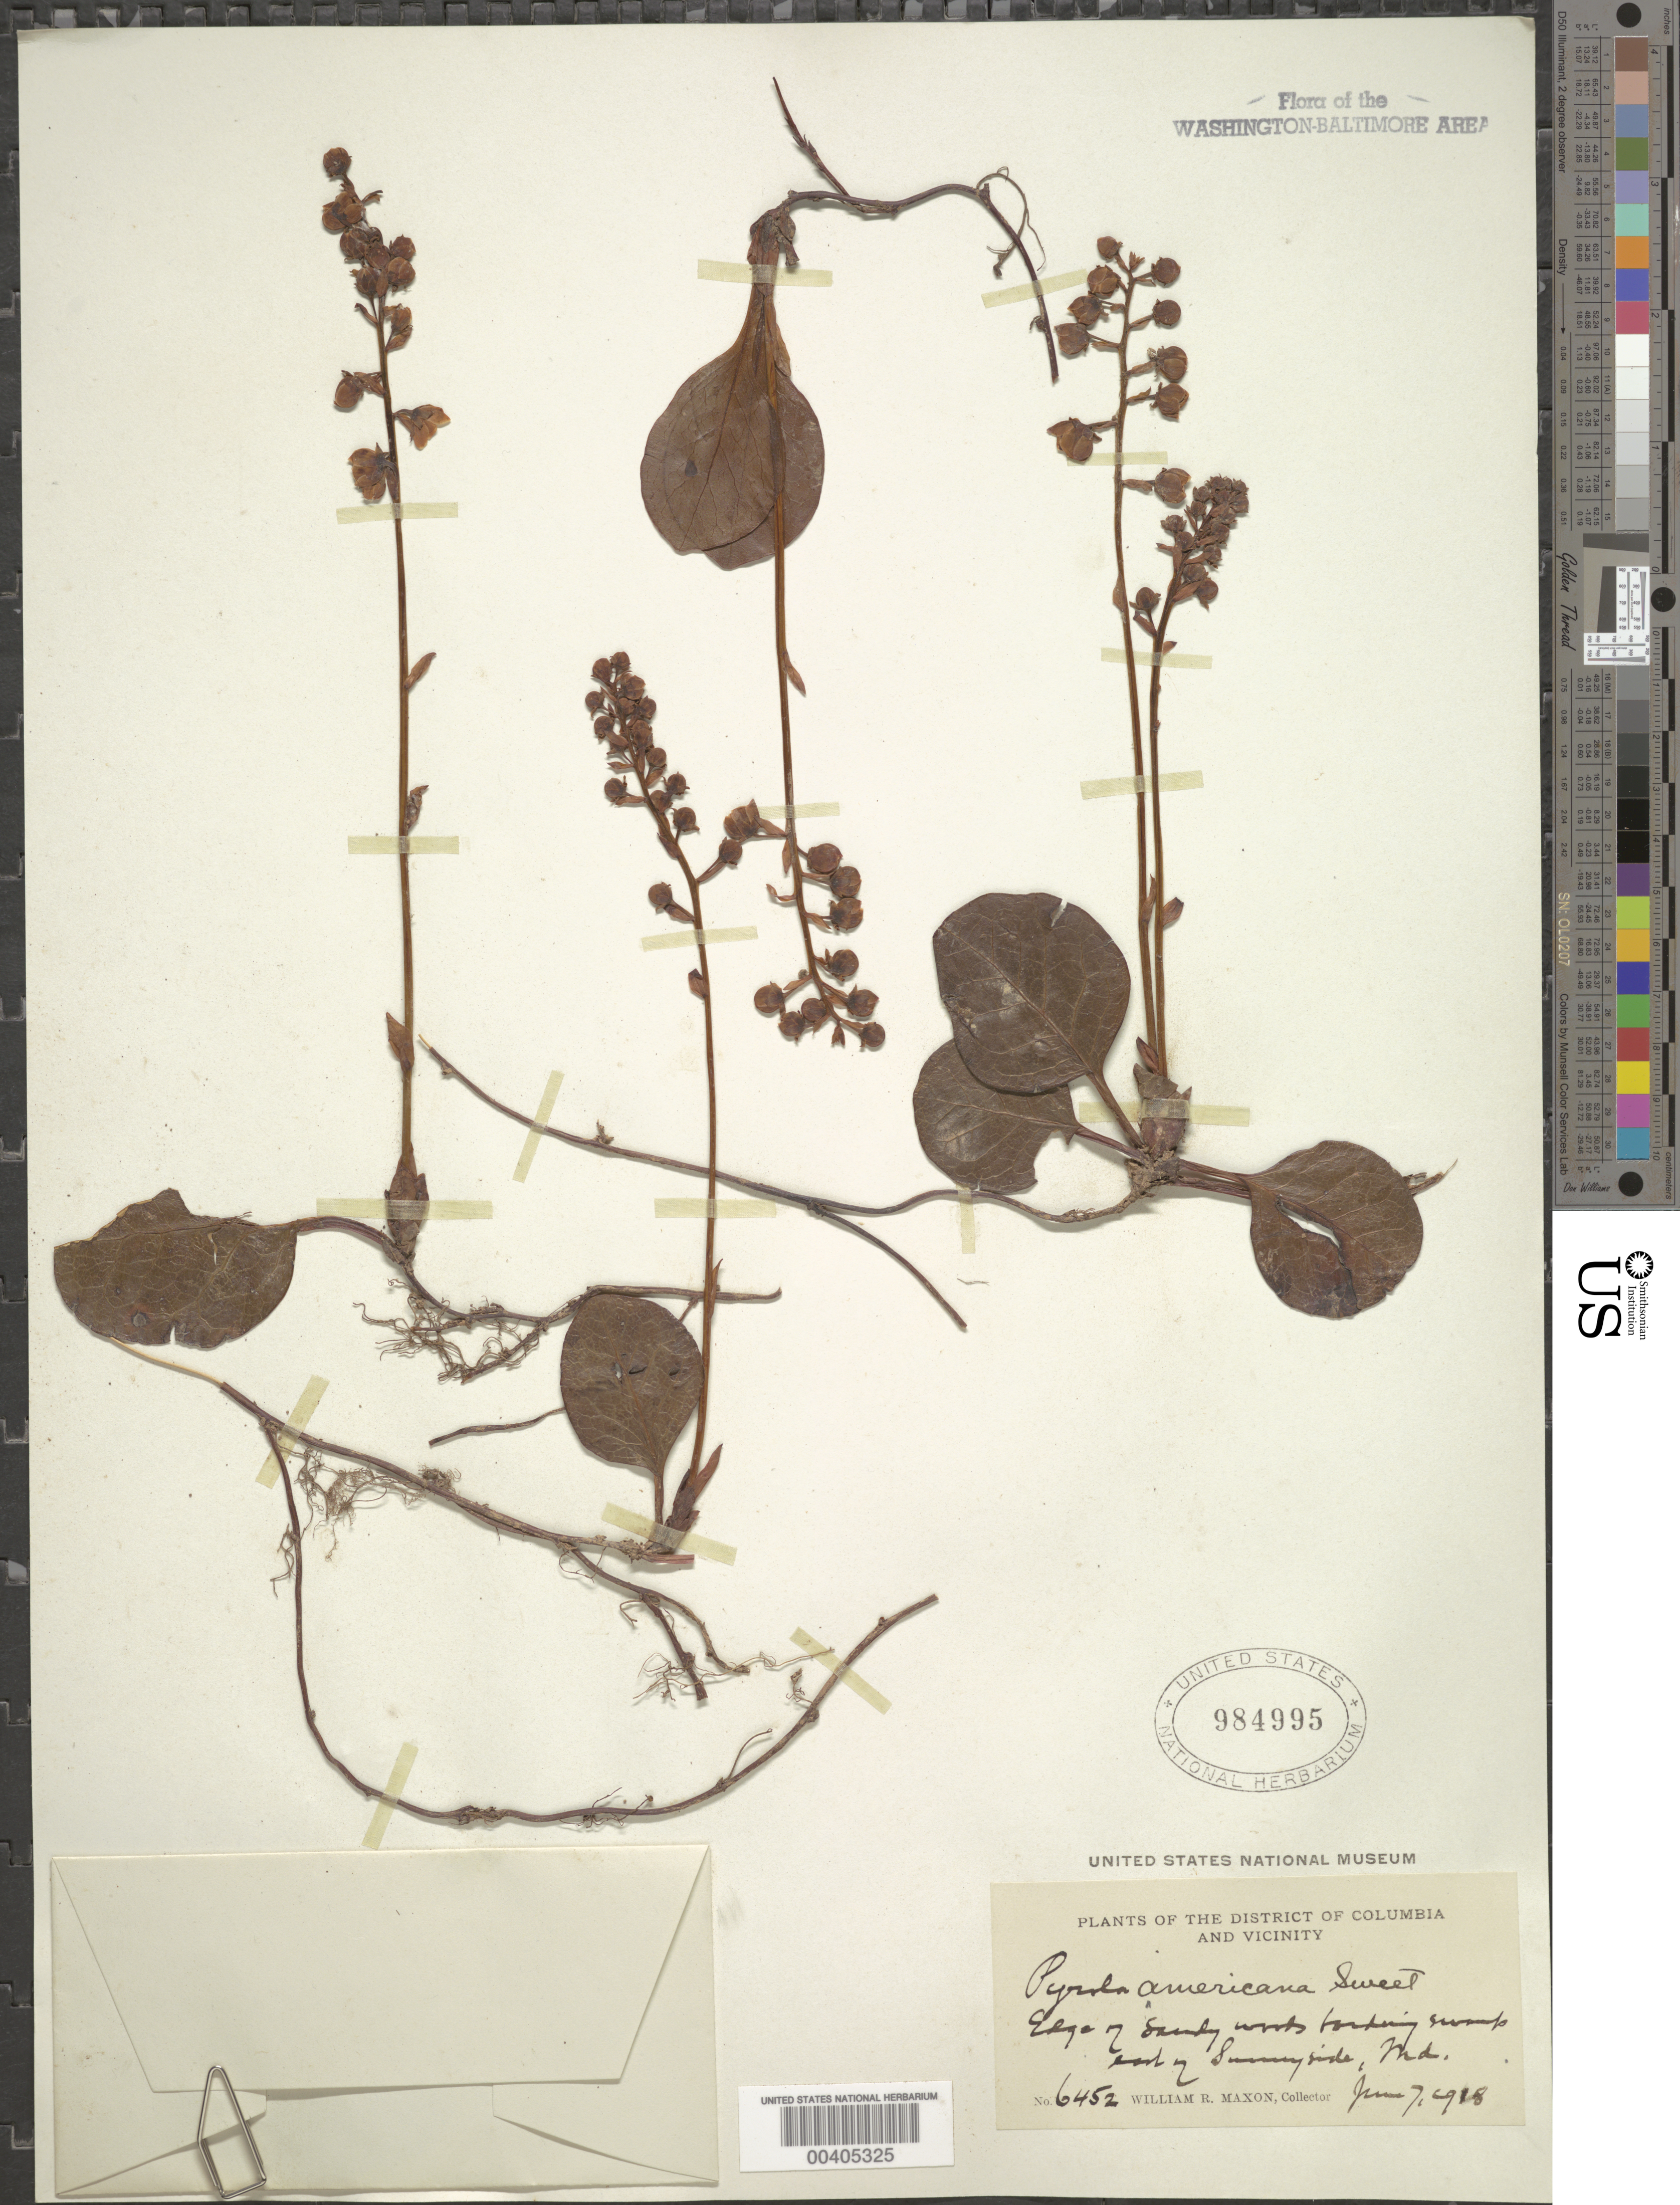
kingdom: Plantae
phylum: Tracheophyta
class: Magnoliopsida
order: Ericales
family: Ericaceae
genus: Pyrola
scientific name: Pyrola rotundifolia var. americana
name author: L.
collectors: W. R. Maxon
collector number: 6452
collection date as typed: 07 Jun 1918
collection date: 1918-06-07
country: United States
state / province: Maryland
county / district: Prince George's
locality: East of Sunnyside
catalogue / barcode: US 984995